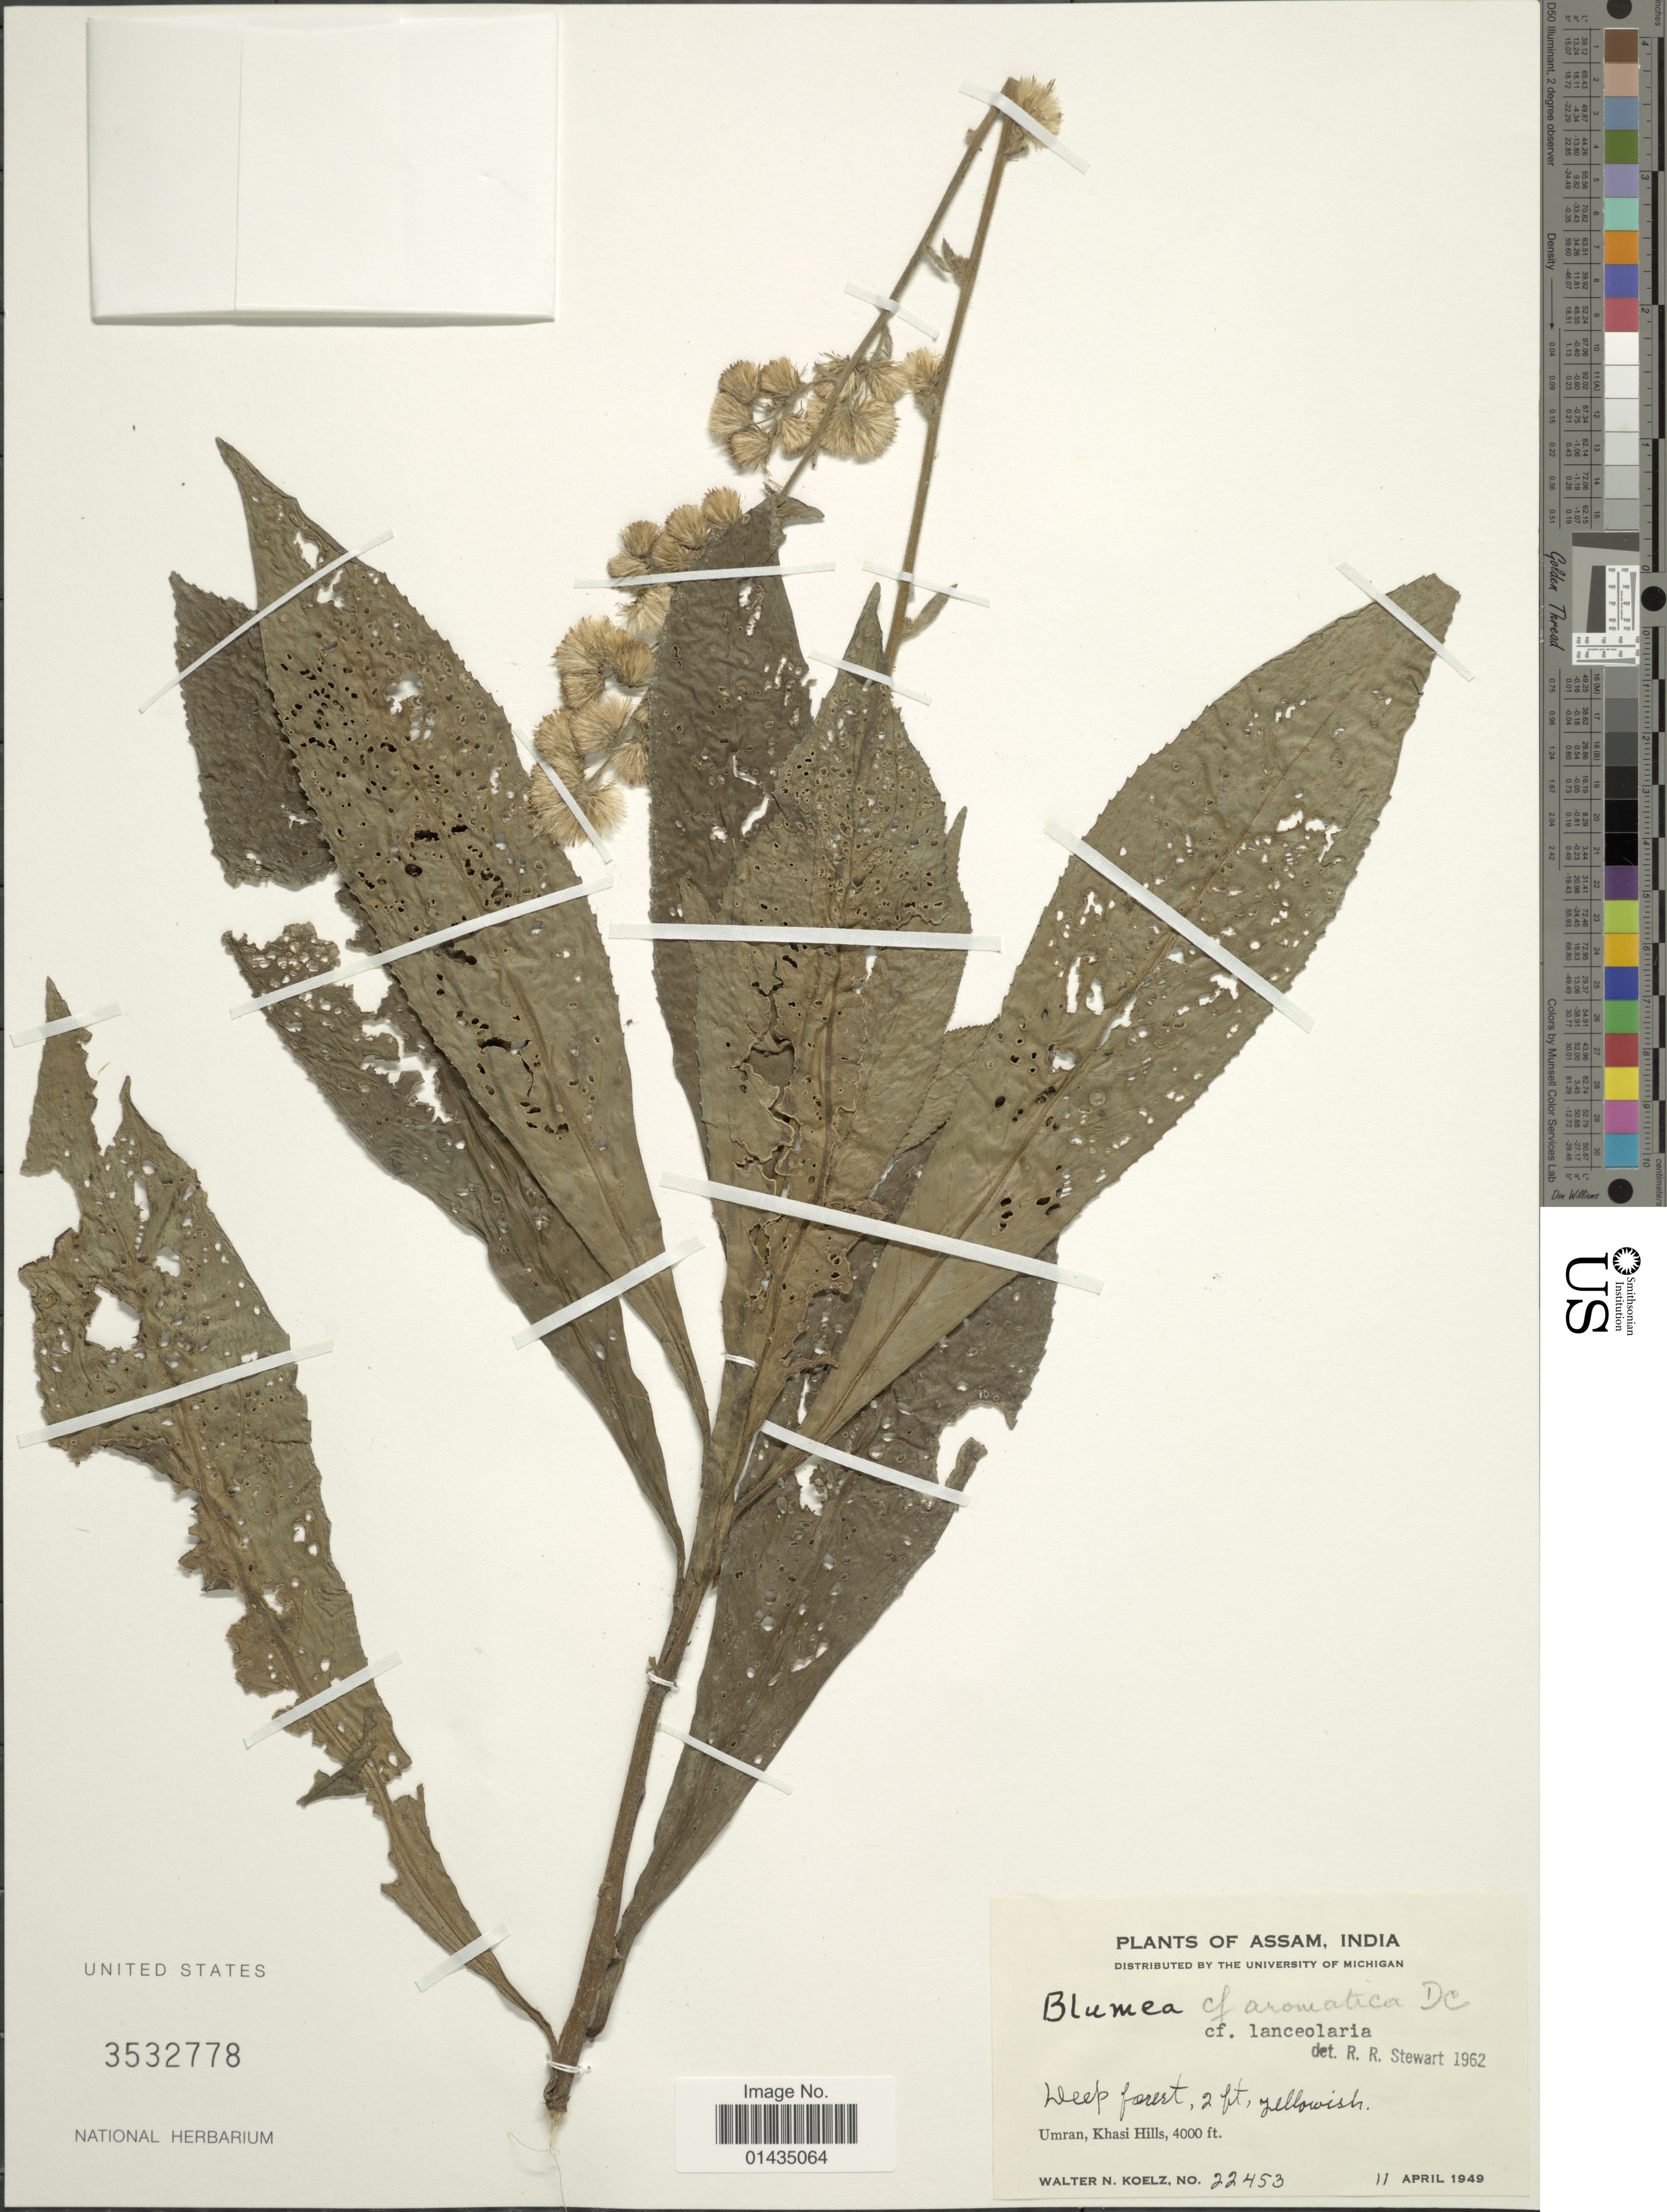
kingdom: Plantae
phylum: Tracheophyta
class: Magnoliopsida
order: Asterales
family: Asteraceae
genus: Blumea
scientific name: Blumea aromatica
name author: DC.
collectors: W. N. Koelz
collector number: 22453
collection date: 1949-04-11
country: India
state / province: Meghalaya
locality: Deep forest, Umran, Khasi Hills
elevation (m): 1219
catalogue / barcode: US 3532778